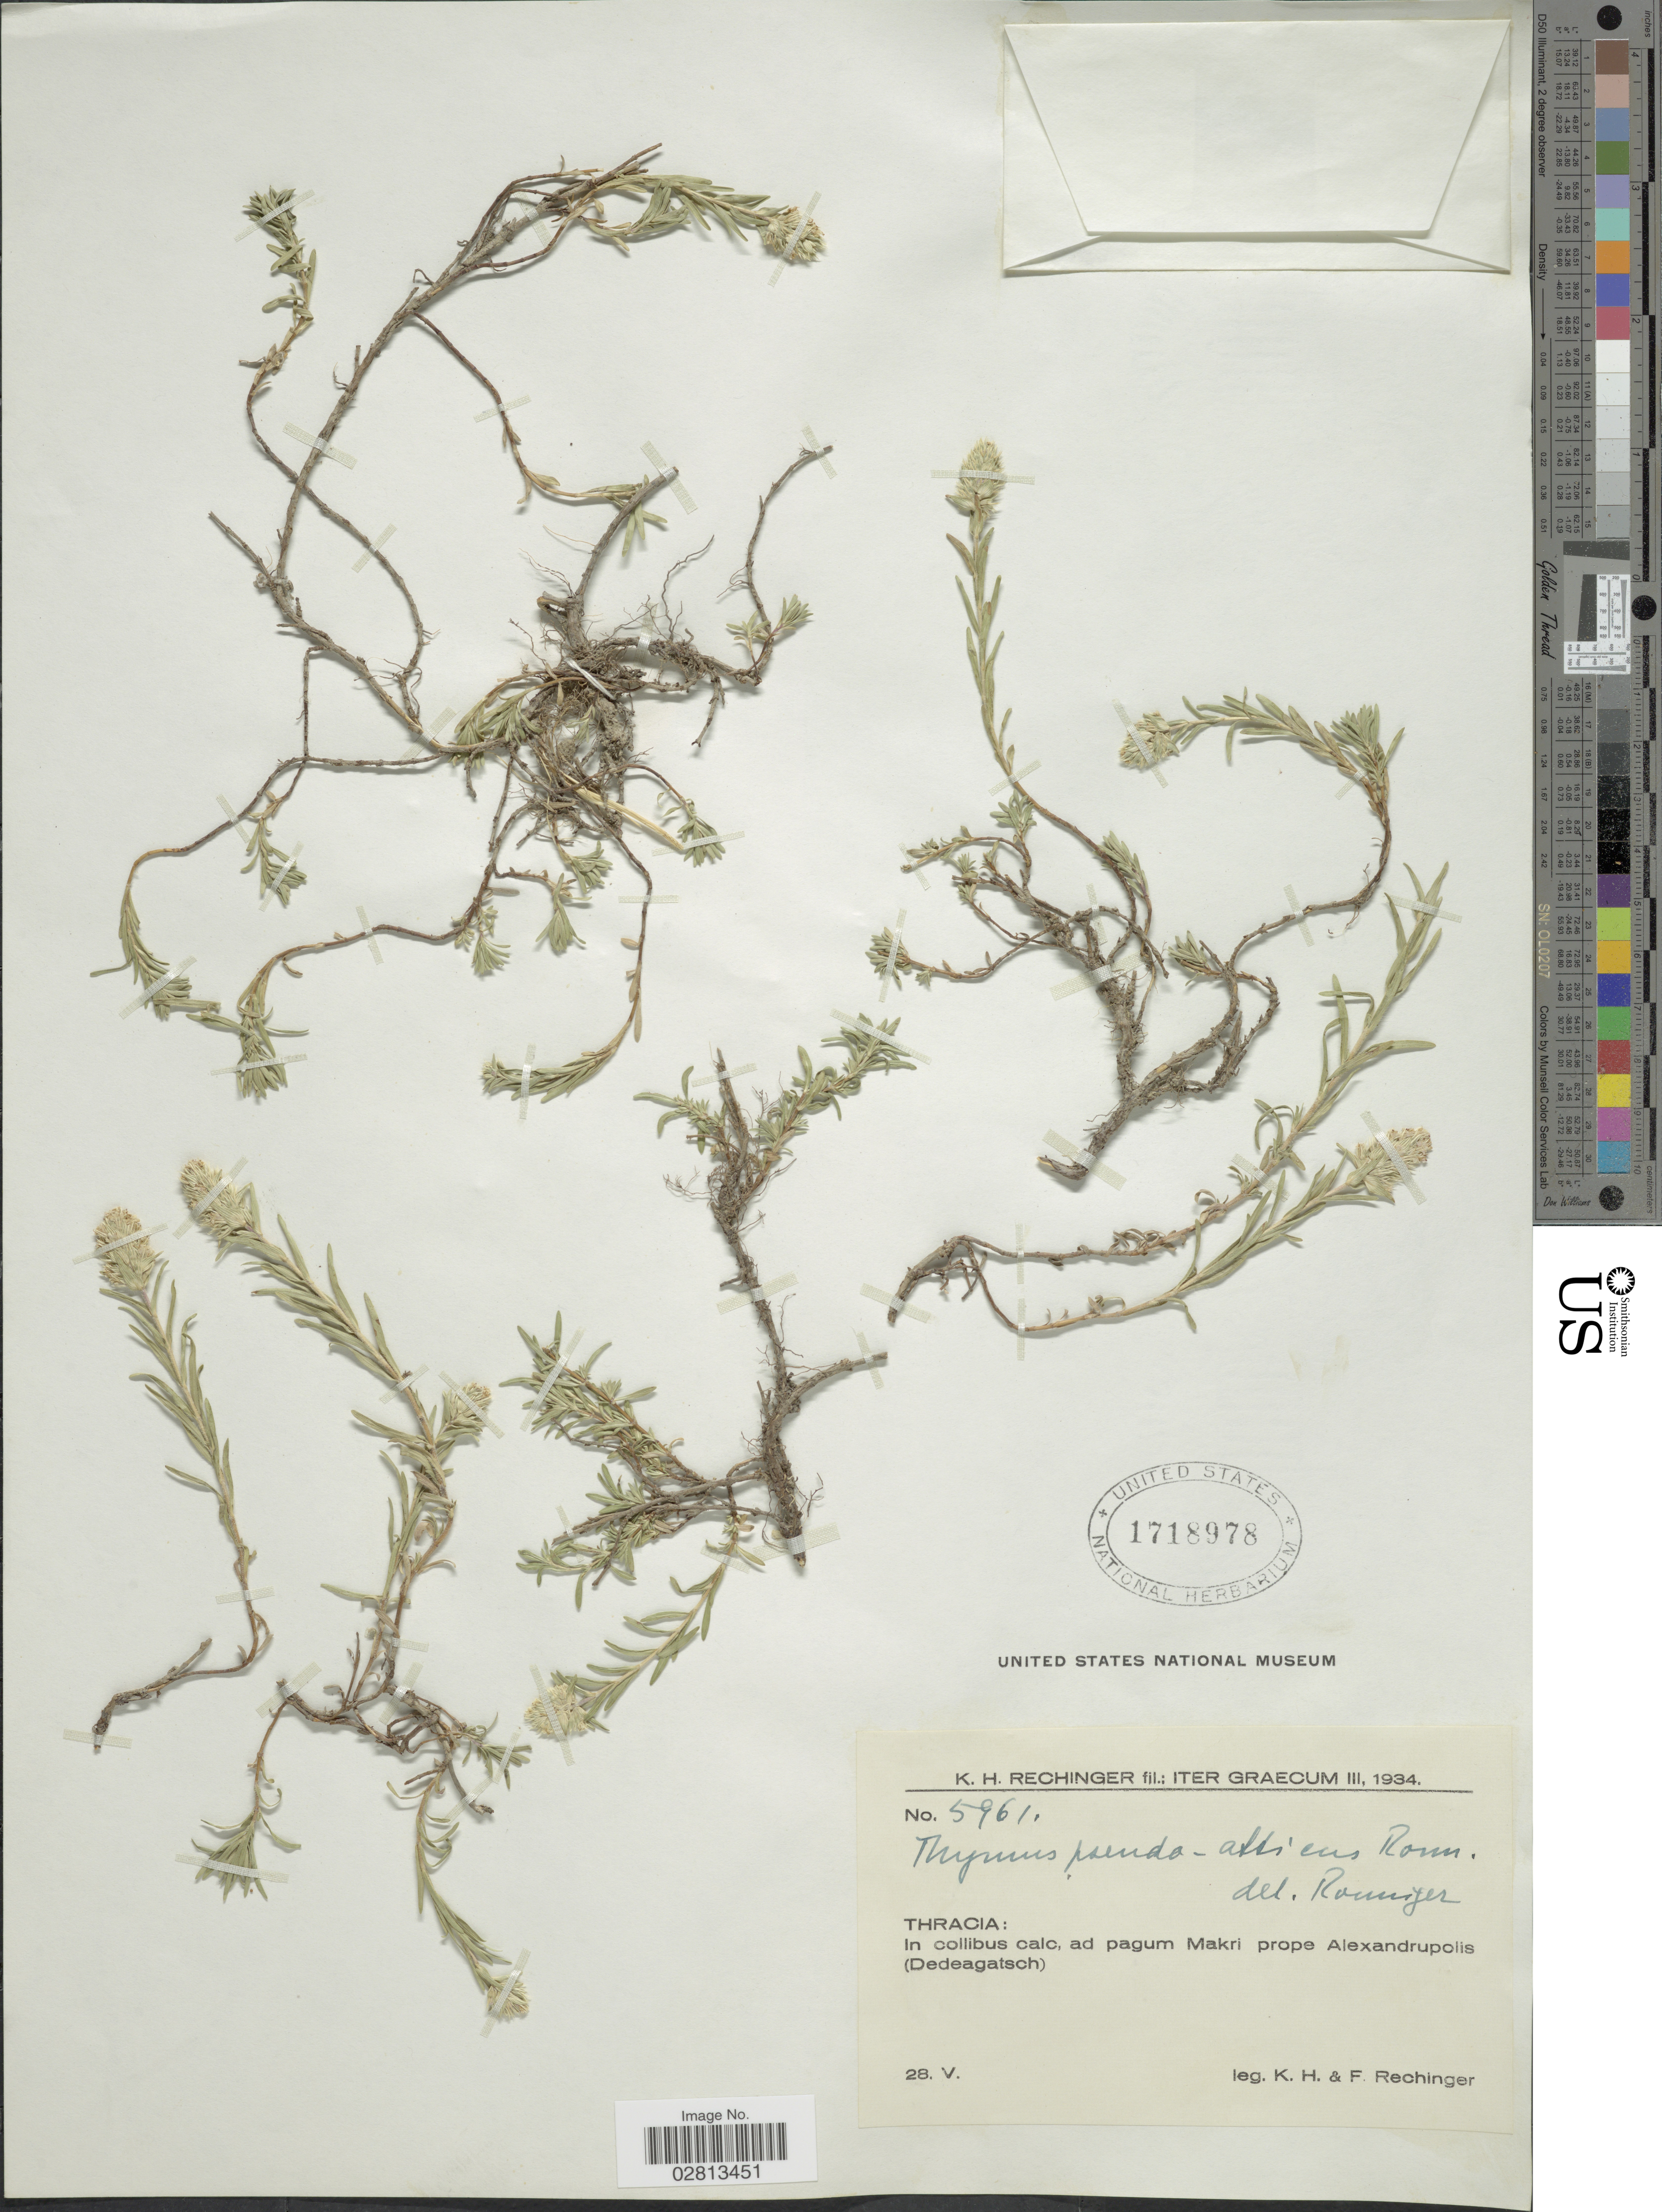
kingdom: Plantae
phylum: Tracheophyta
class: Magnoliopsida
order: Lamiales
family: Lamiaceae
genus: Thymus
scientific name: Thymus pseudoatticus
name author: Ronniger ex Hayek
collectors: K. H. Rechinger & F. Rechinger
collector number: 5961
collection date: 1934-05-28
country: Greece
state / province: East Macedonia and Thrace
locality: Graecum. Thracia: In collibus calc, ad pagum Makri prope Alexandrupolis (Dedeagatsch).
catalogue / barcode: US 1718978